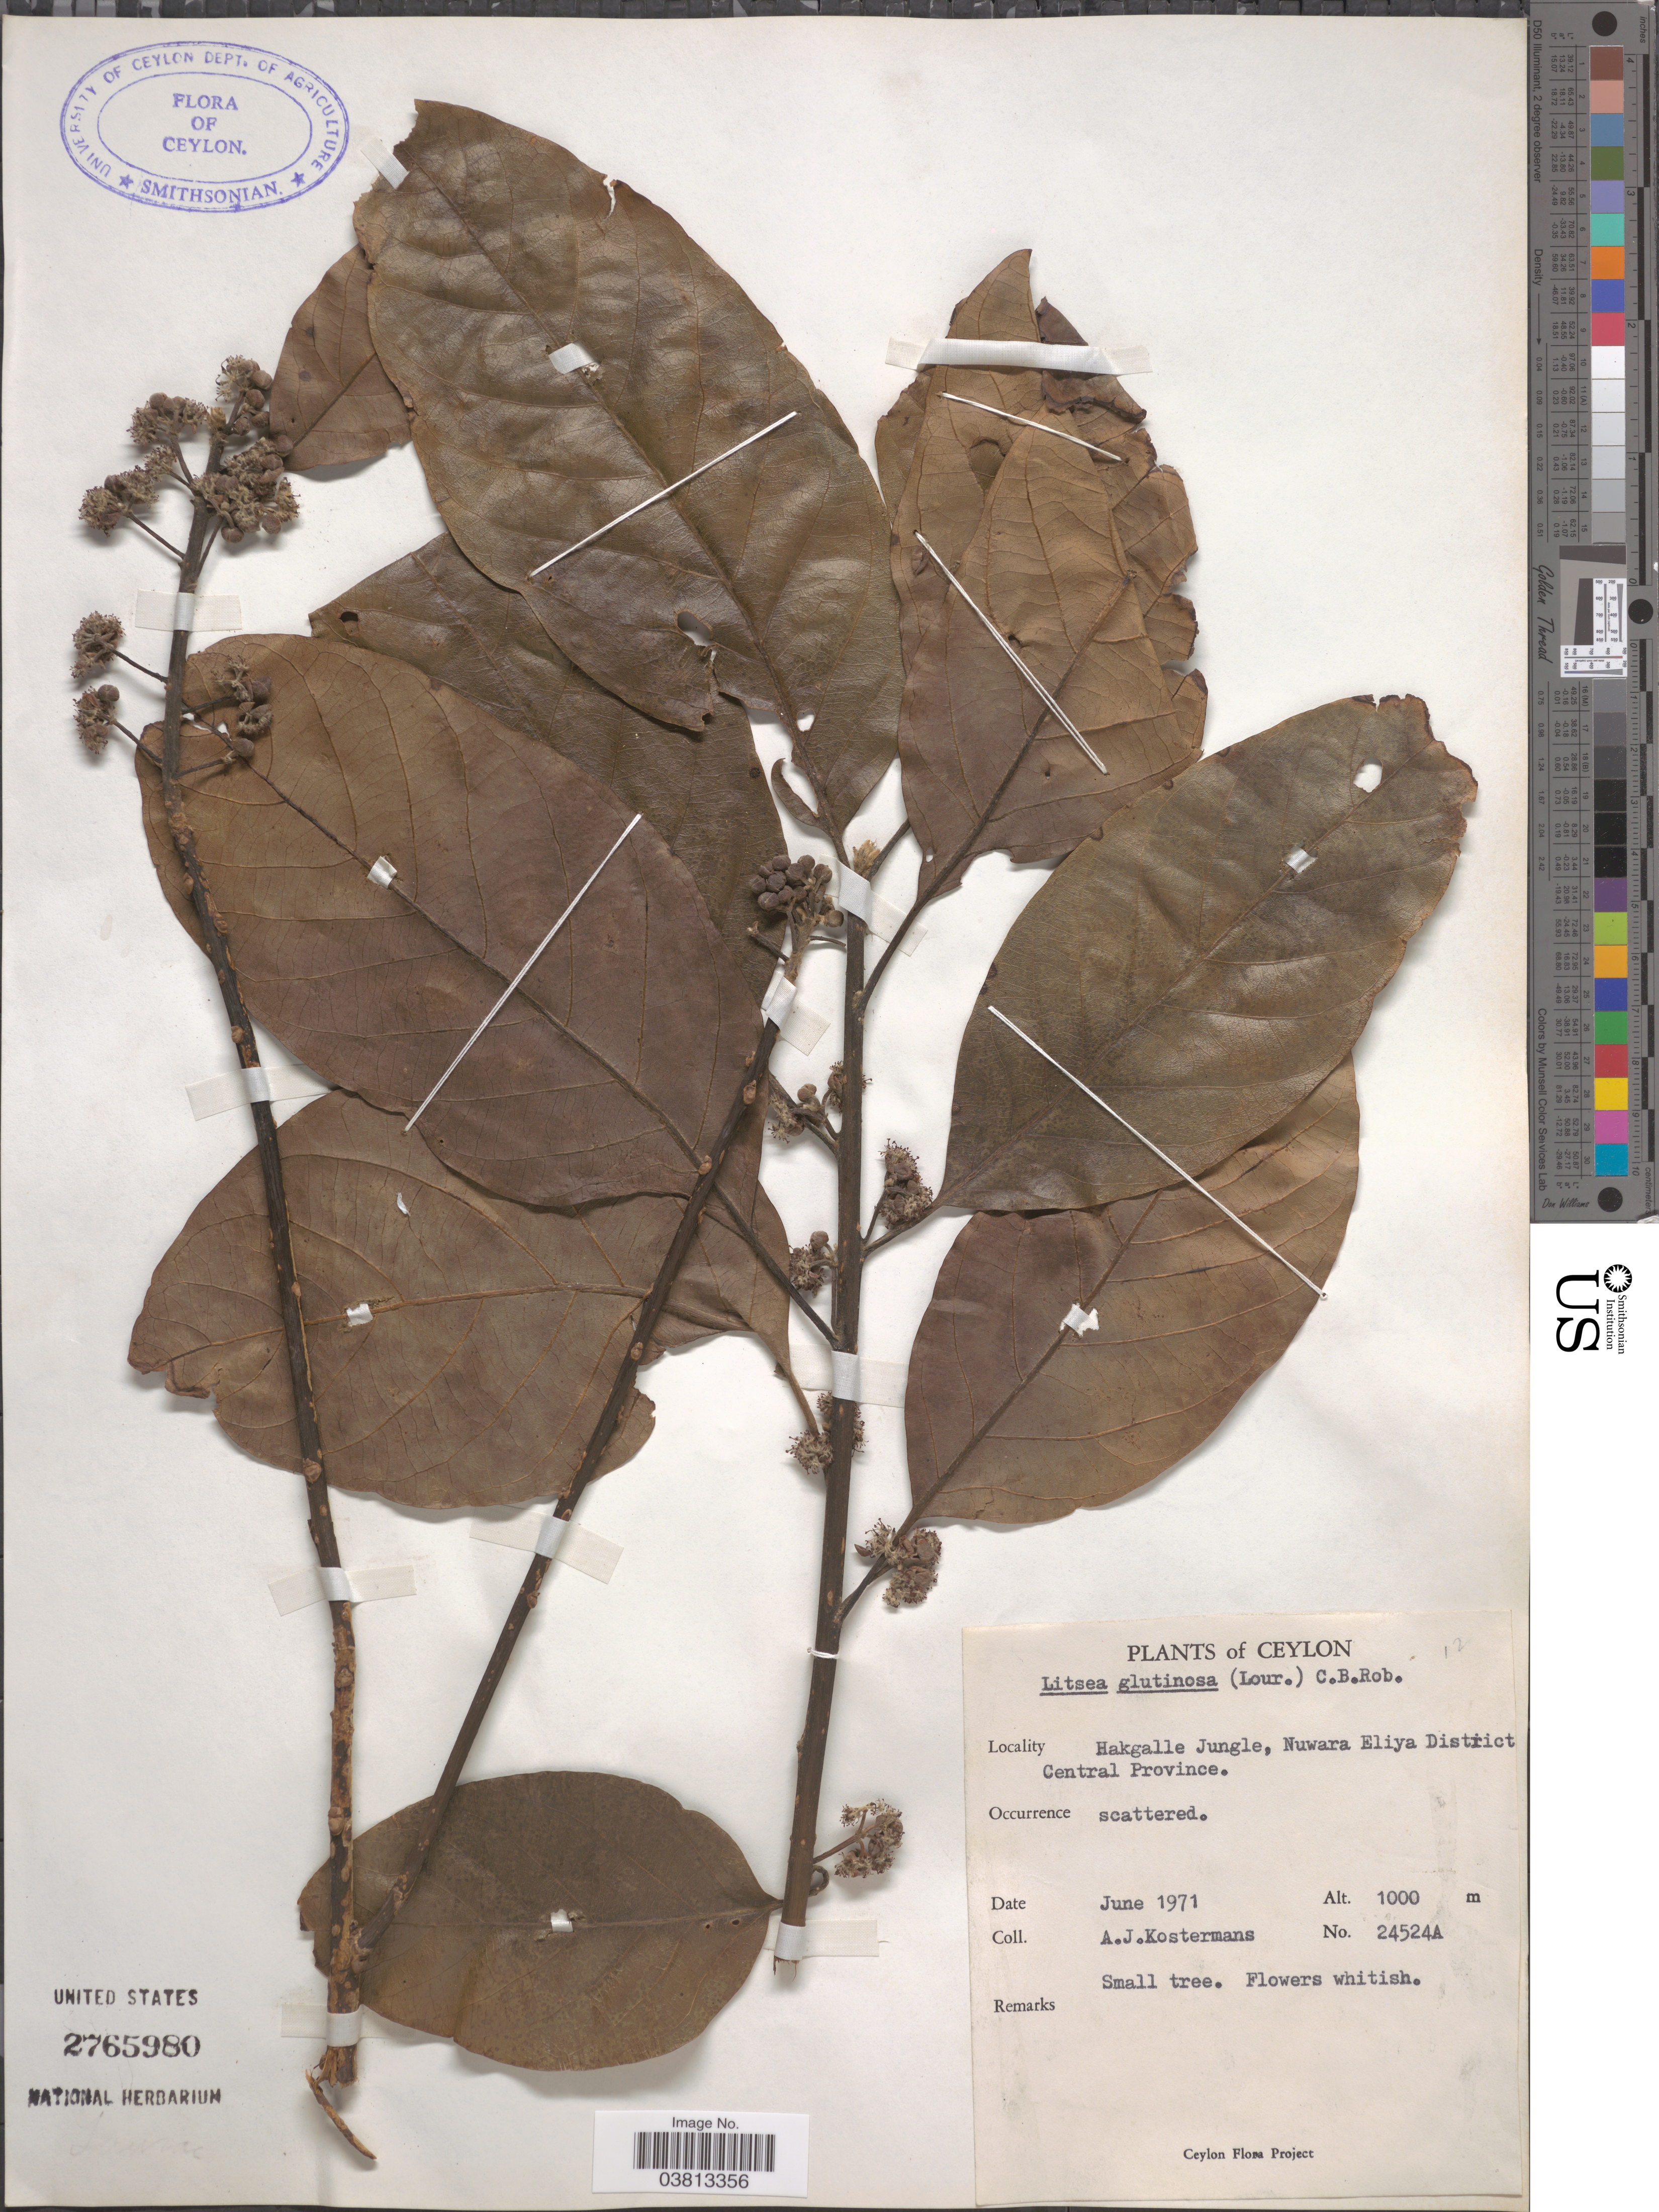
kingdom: Plantae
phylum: Tracheophyta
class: Magnoliopsida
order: Laurales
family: Lauraceae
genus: Litsea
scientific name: Litsea glutinosa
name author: (Lour.) C.B. Rob.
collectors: A. J. G. Kostermans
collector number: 24524A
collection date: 1971-06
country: Sri Lanka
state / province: Central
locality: Ceylon. Hakgalle Jungle, Nuwara Eliya District.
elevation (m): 1000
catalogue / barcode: US 2765980